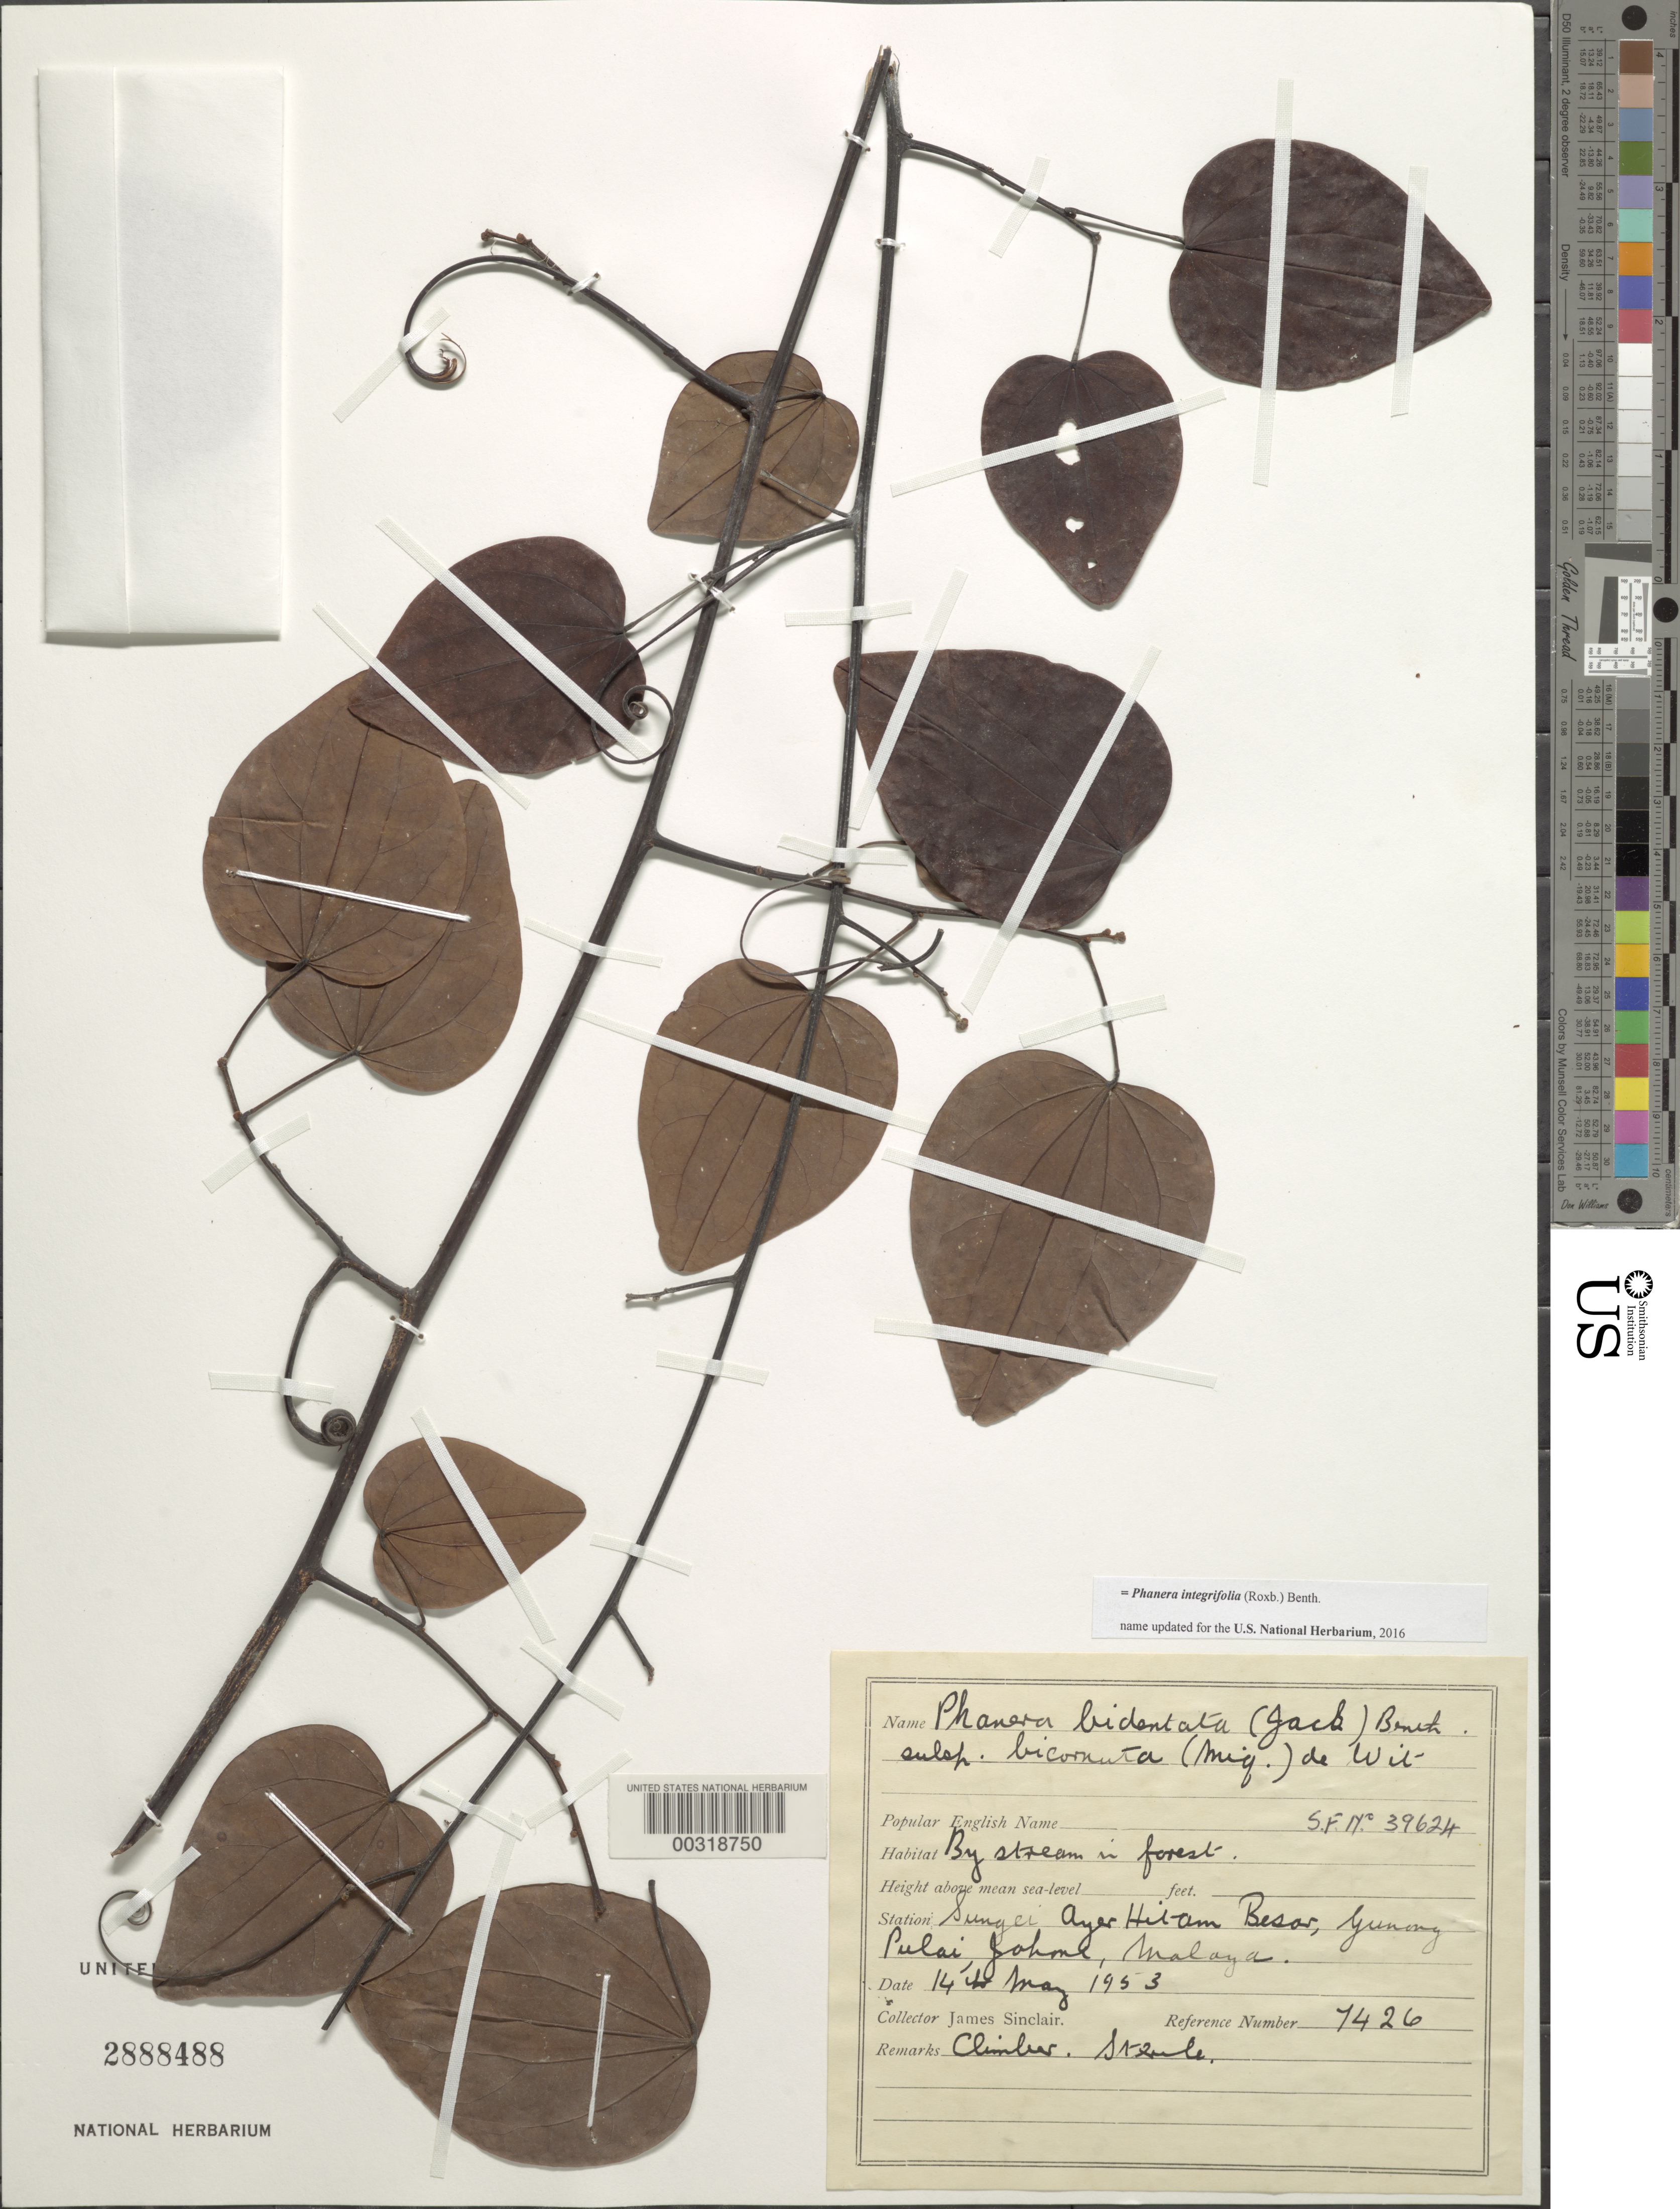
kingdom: Plantae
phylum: Tracheophyta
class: Magnoliopsida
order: Fabales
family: Fabaceae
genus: Phanera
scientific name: Phanera integrifolia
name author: (Roxb.) Benth.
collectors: J. Sinclair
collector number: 7426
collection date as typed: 14 May 1953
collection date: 1953-05-14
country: Malaysia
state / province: Johor / Kedah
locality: Sungei ayer hitam besar, gunong pulai, johme. [johme = johore?] [Malay Peninsula]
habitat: By stream in forest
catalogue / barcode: US 2888488